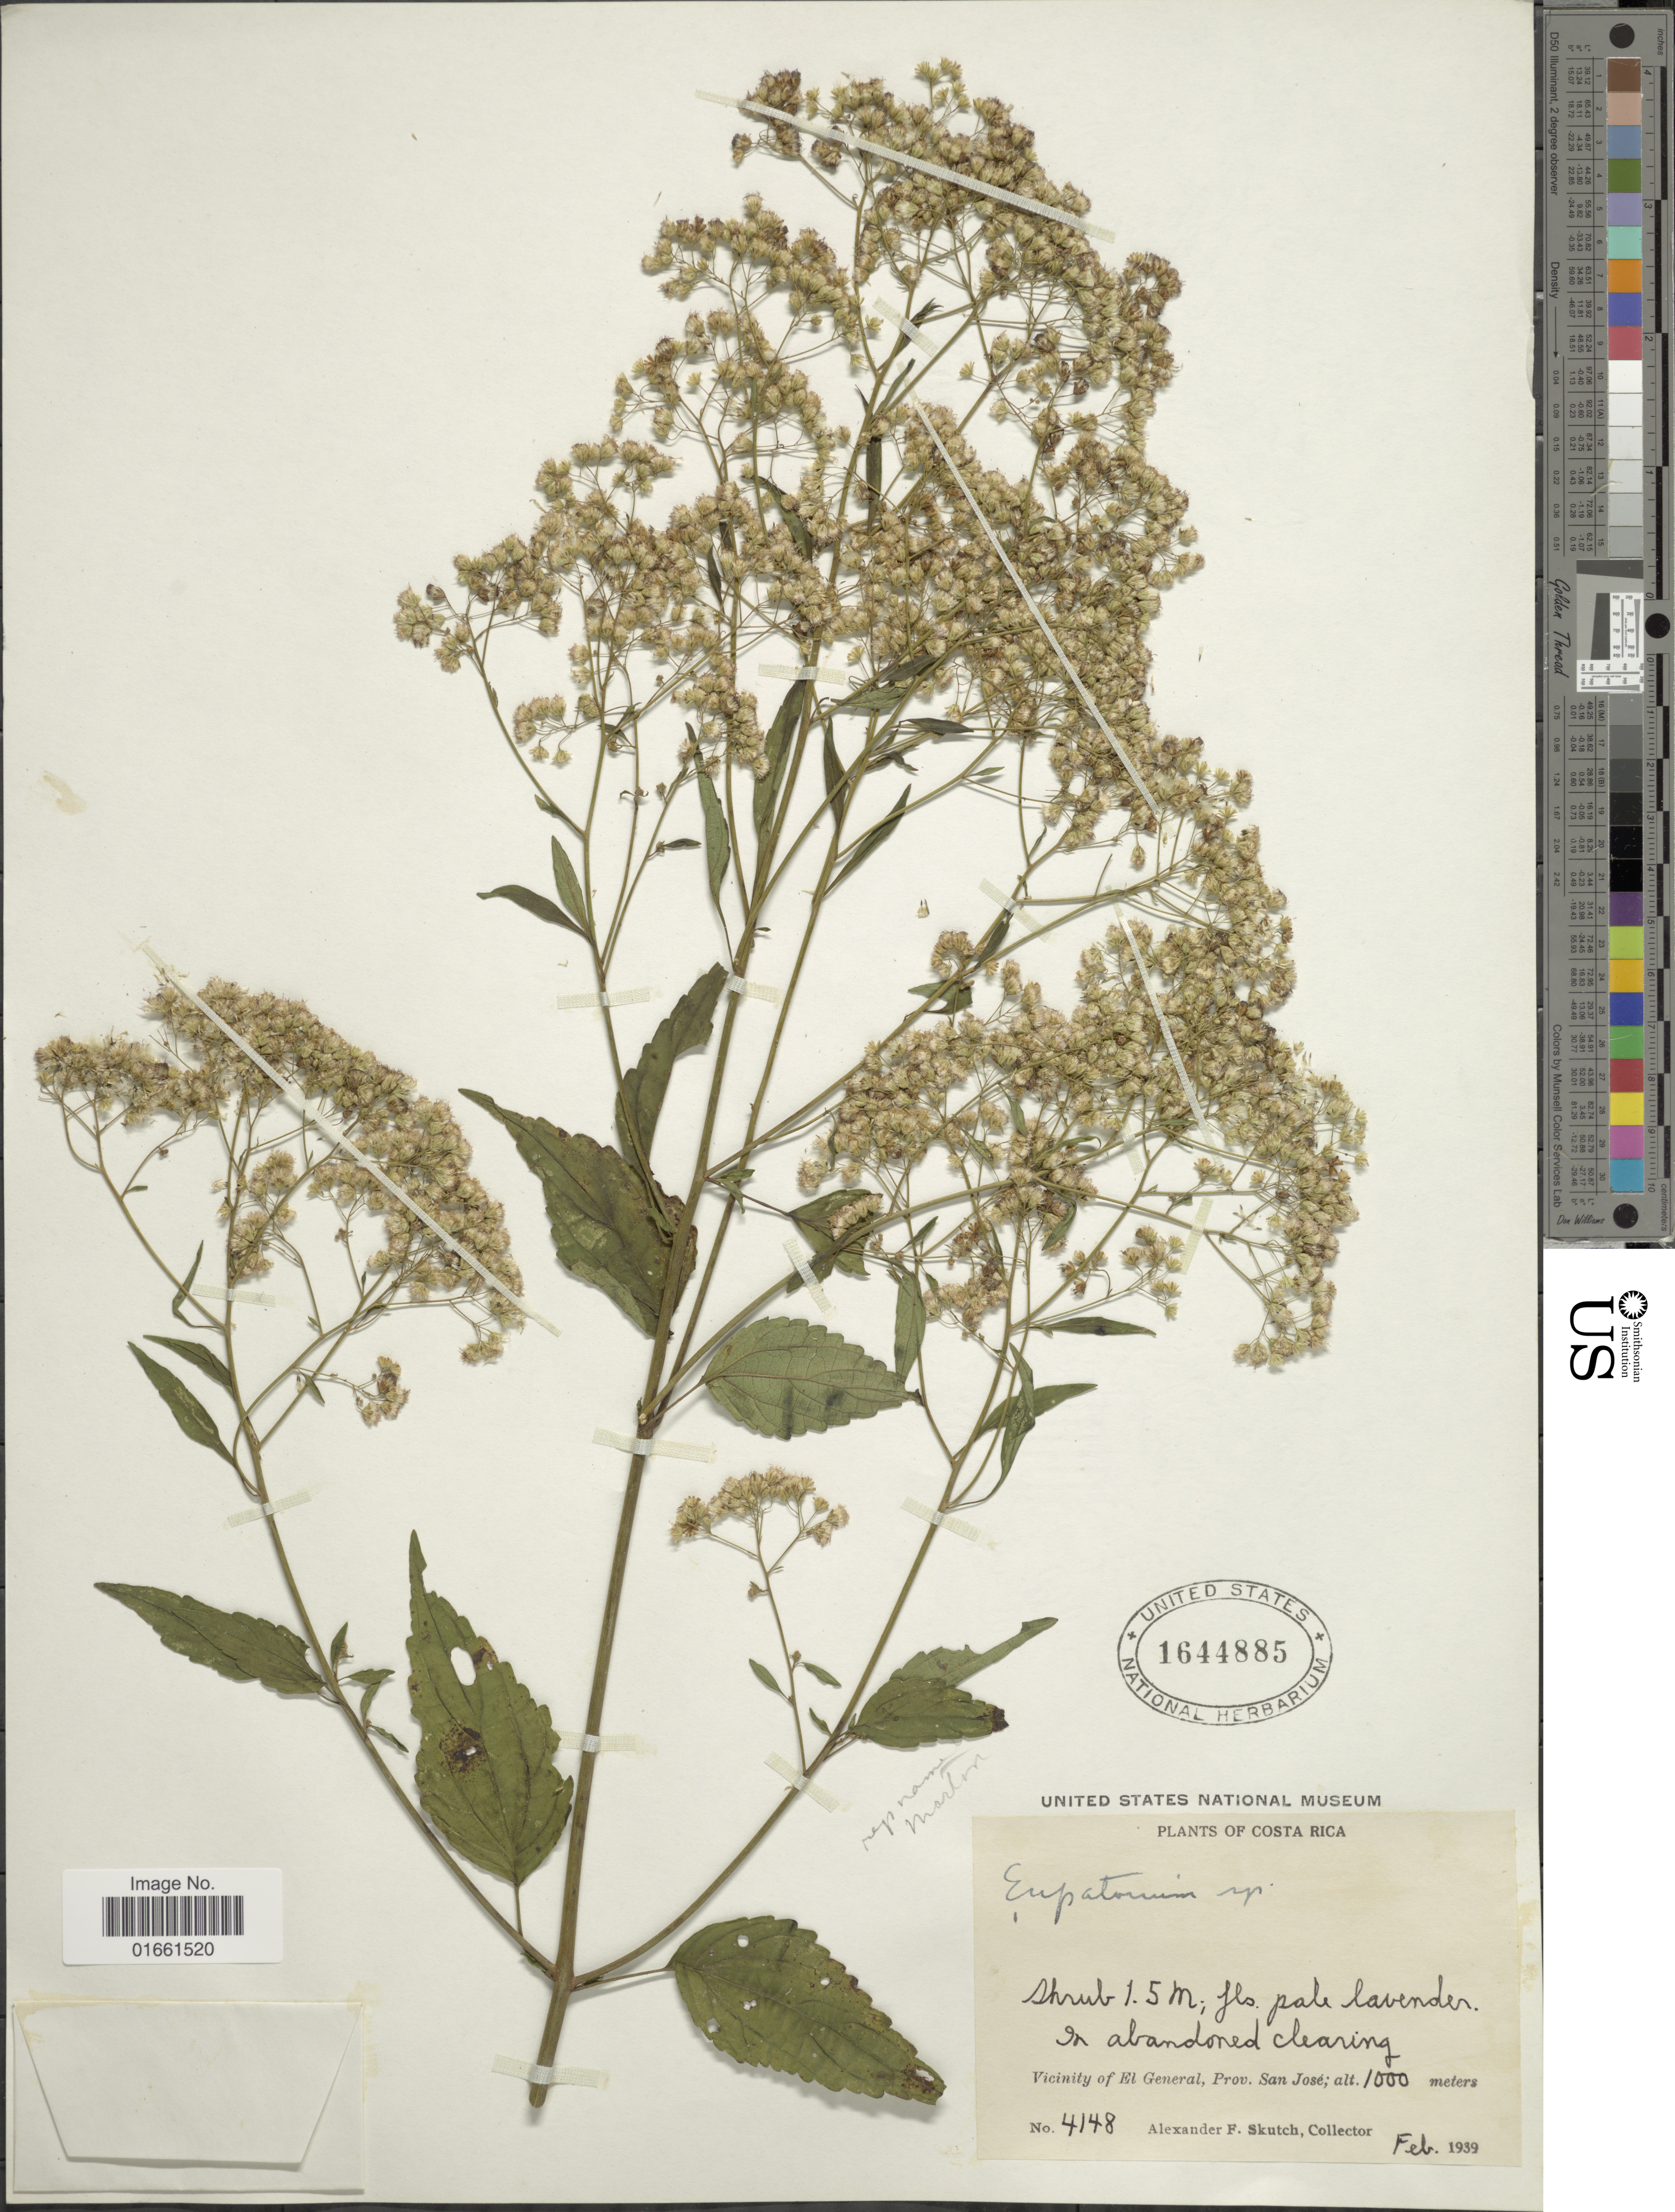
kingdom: Plantae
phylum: Tracheophyta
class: Magnoliopsida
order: Asterales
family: Asteraceae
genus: Fleischmannia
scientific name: Fleischmannia hymenophylla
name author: (Klatt) R.M. King & H. Rob.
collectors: A. F. Skutch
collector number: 4148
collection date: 1939-02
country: Costa Rica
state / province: San José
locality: Vicinity of El General, Prov. San Jose.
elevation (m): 1000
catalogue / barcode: US 1644885